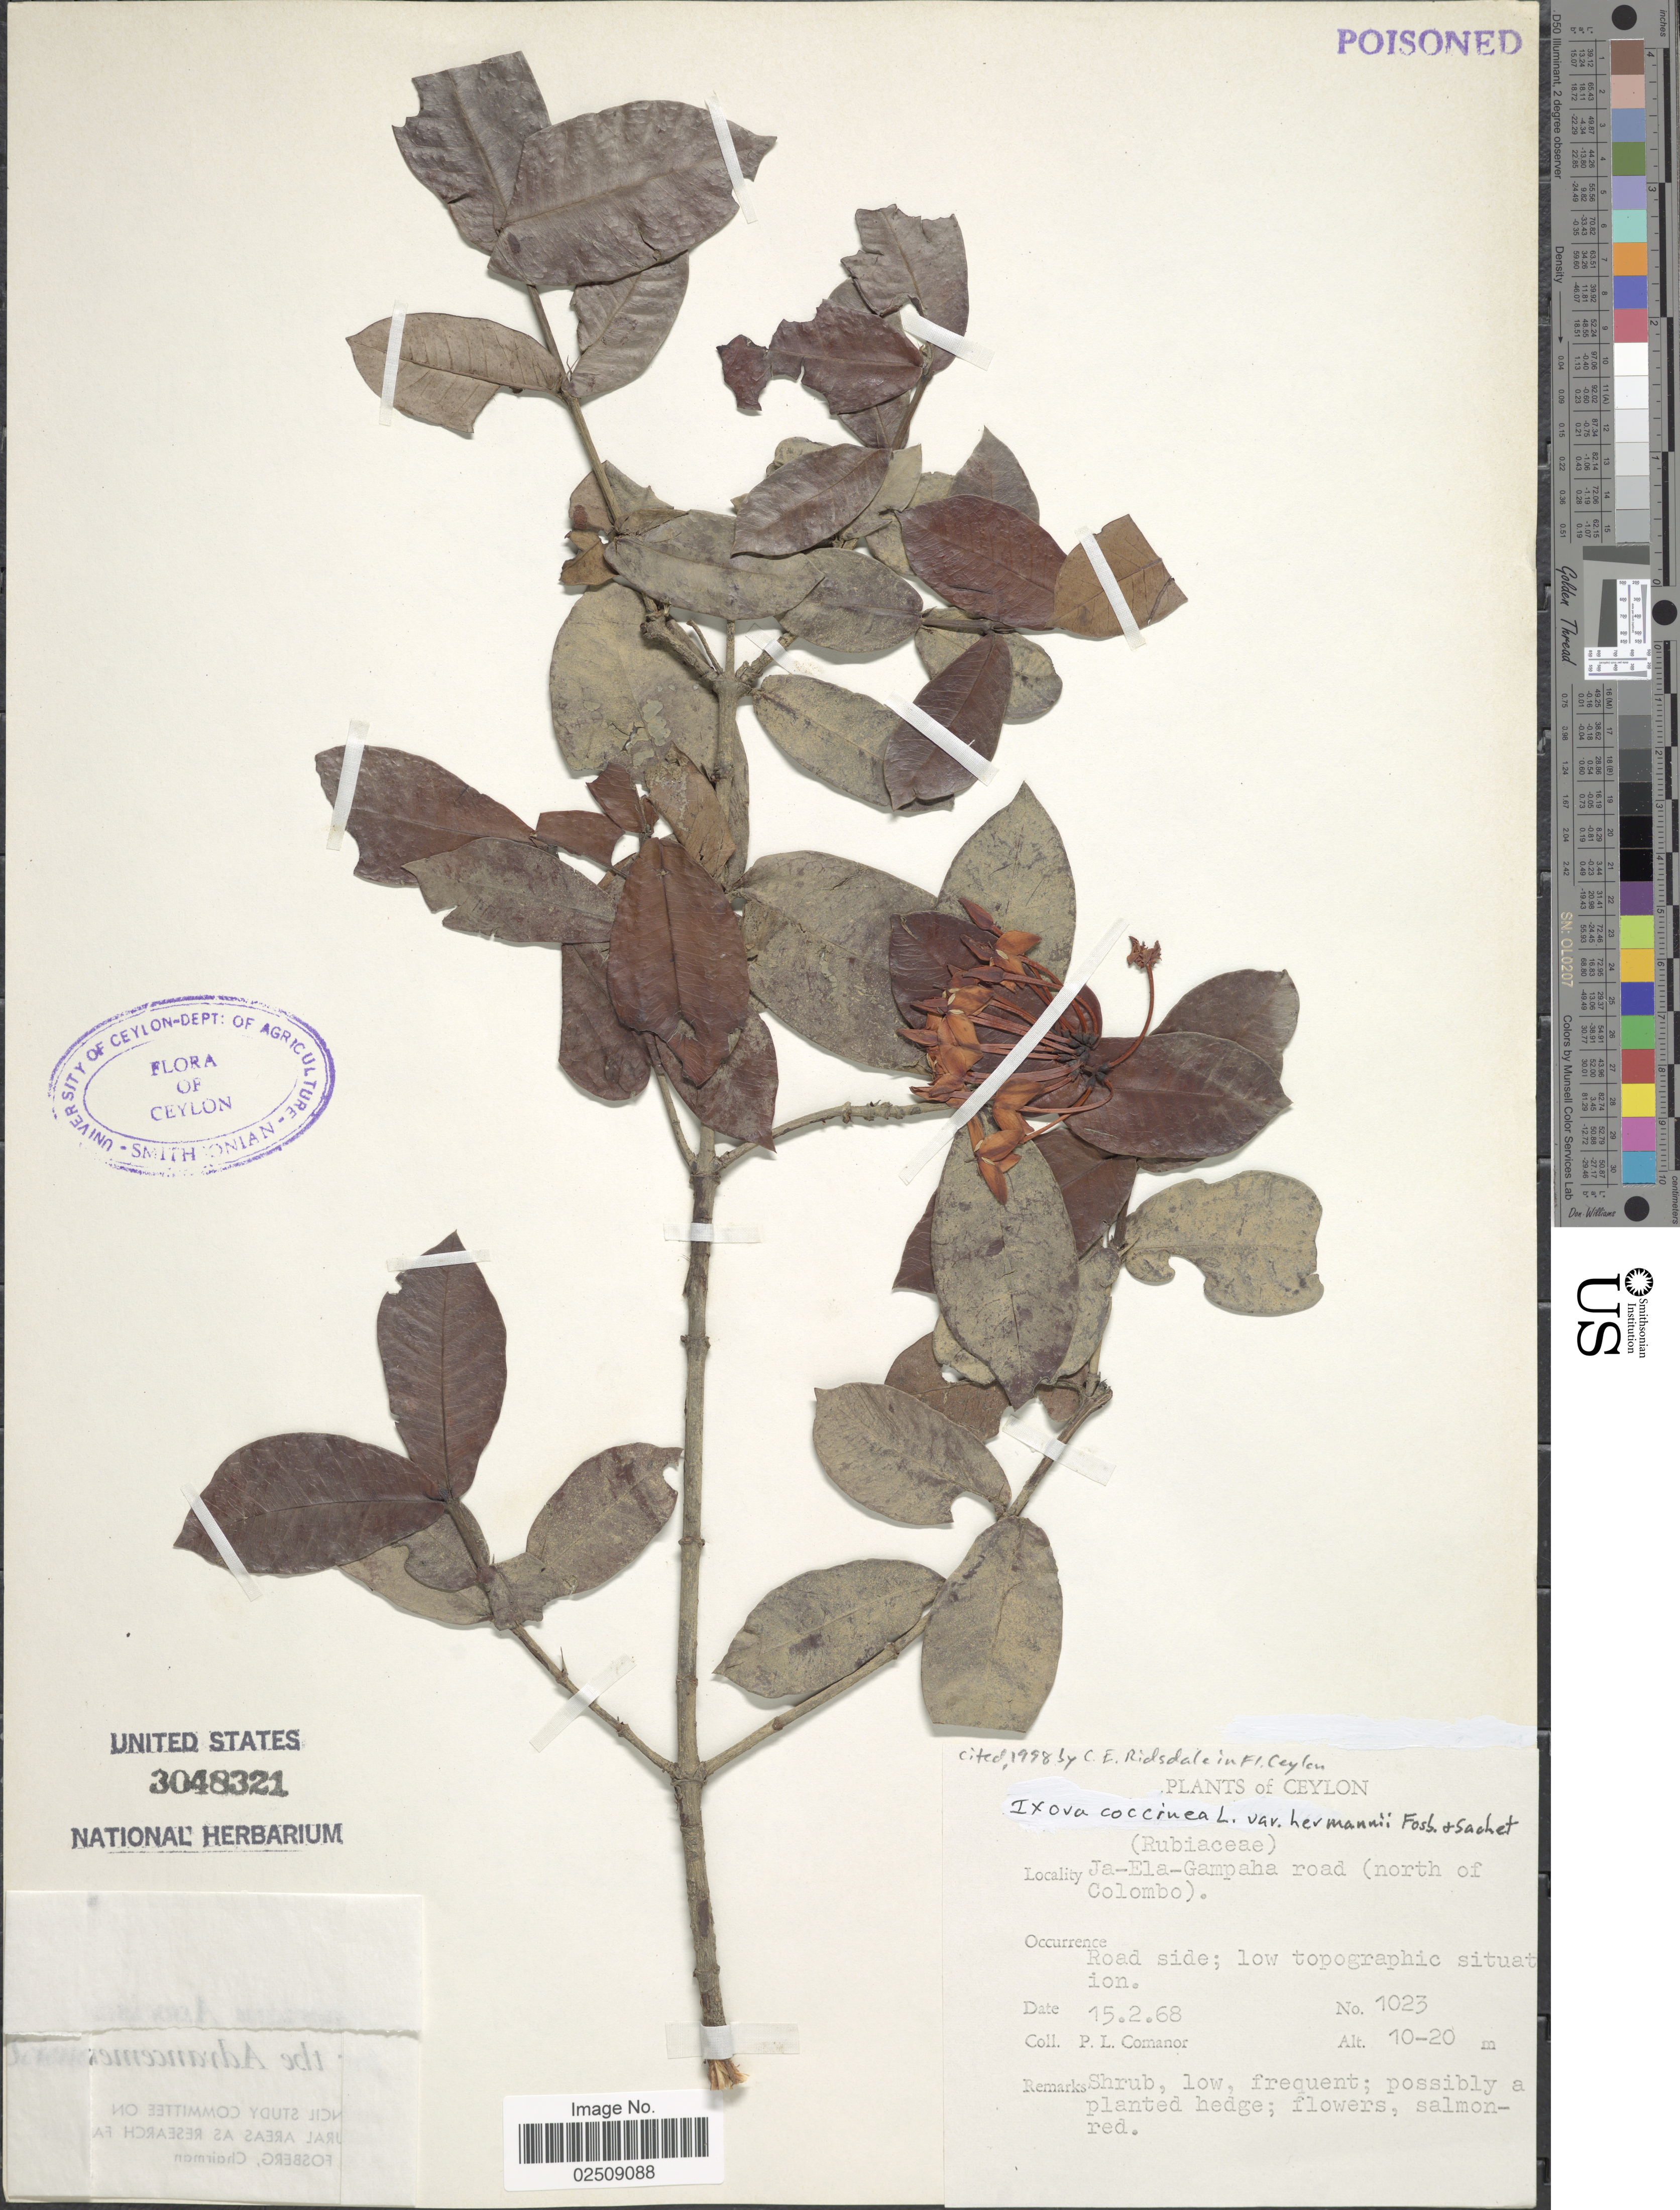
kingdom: Plantae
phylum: Tracheophyta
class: Magnoliopsida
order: Gentianales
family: Rubiaceae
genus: Ixora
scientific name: Ixora coccinea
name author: L.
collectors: P. Comanor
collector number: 1023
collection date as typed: Transcribed d/m/y: 15/2/68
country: Sri Lanka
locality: Ceylon. Ja-Ela-Gampaha road ( north of Colombo)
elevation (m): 10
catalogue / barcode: US 3048321